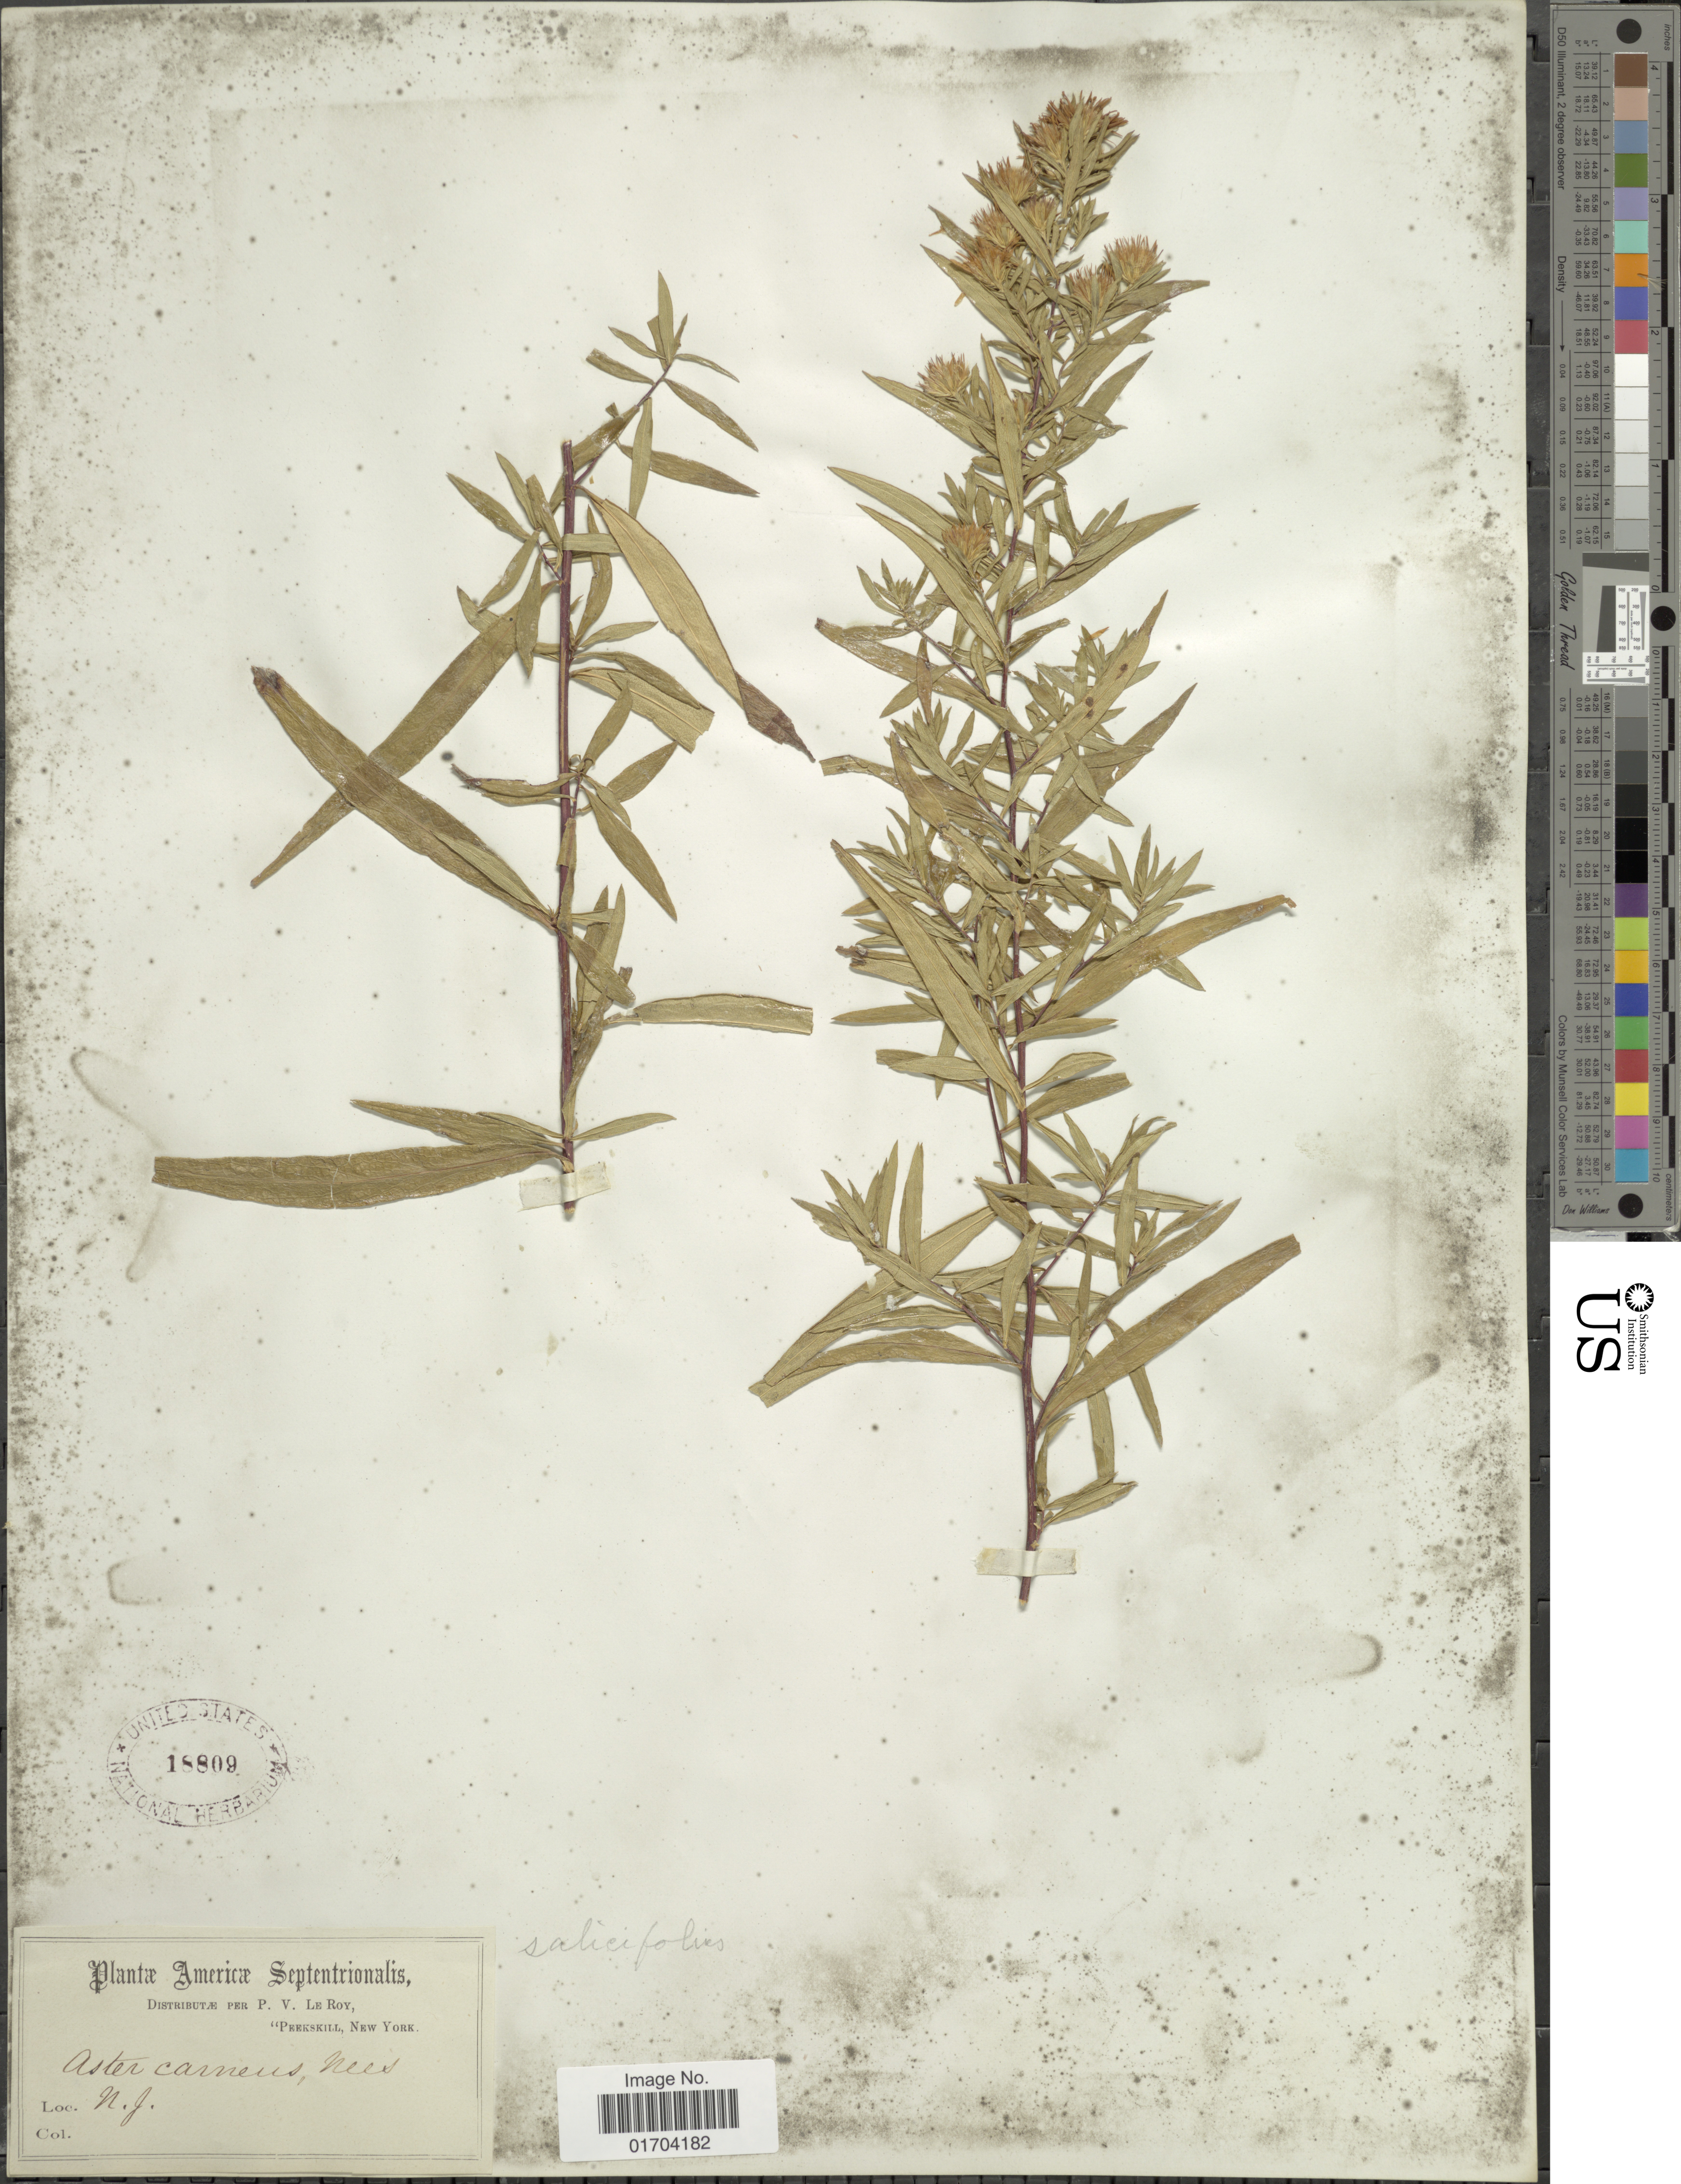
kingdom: Plantae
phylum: Tracheophyta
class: Magnoliopsida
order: Asterales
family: Asteraceae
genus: Symphyotrichum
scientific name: Symphyotrichum sp.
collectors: P. Leroy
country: United States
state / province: New Jersey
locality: N. J.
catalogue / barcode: US 18809